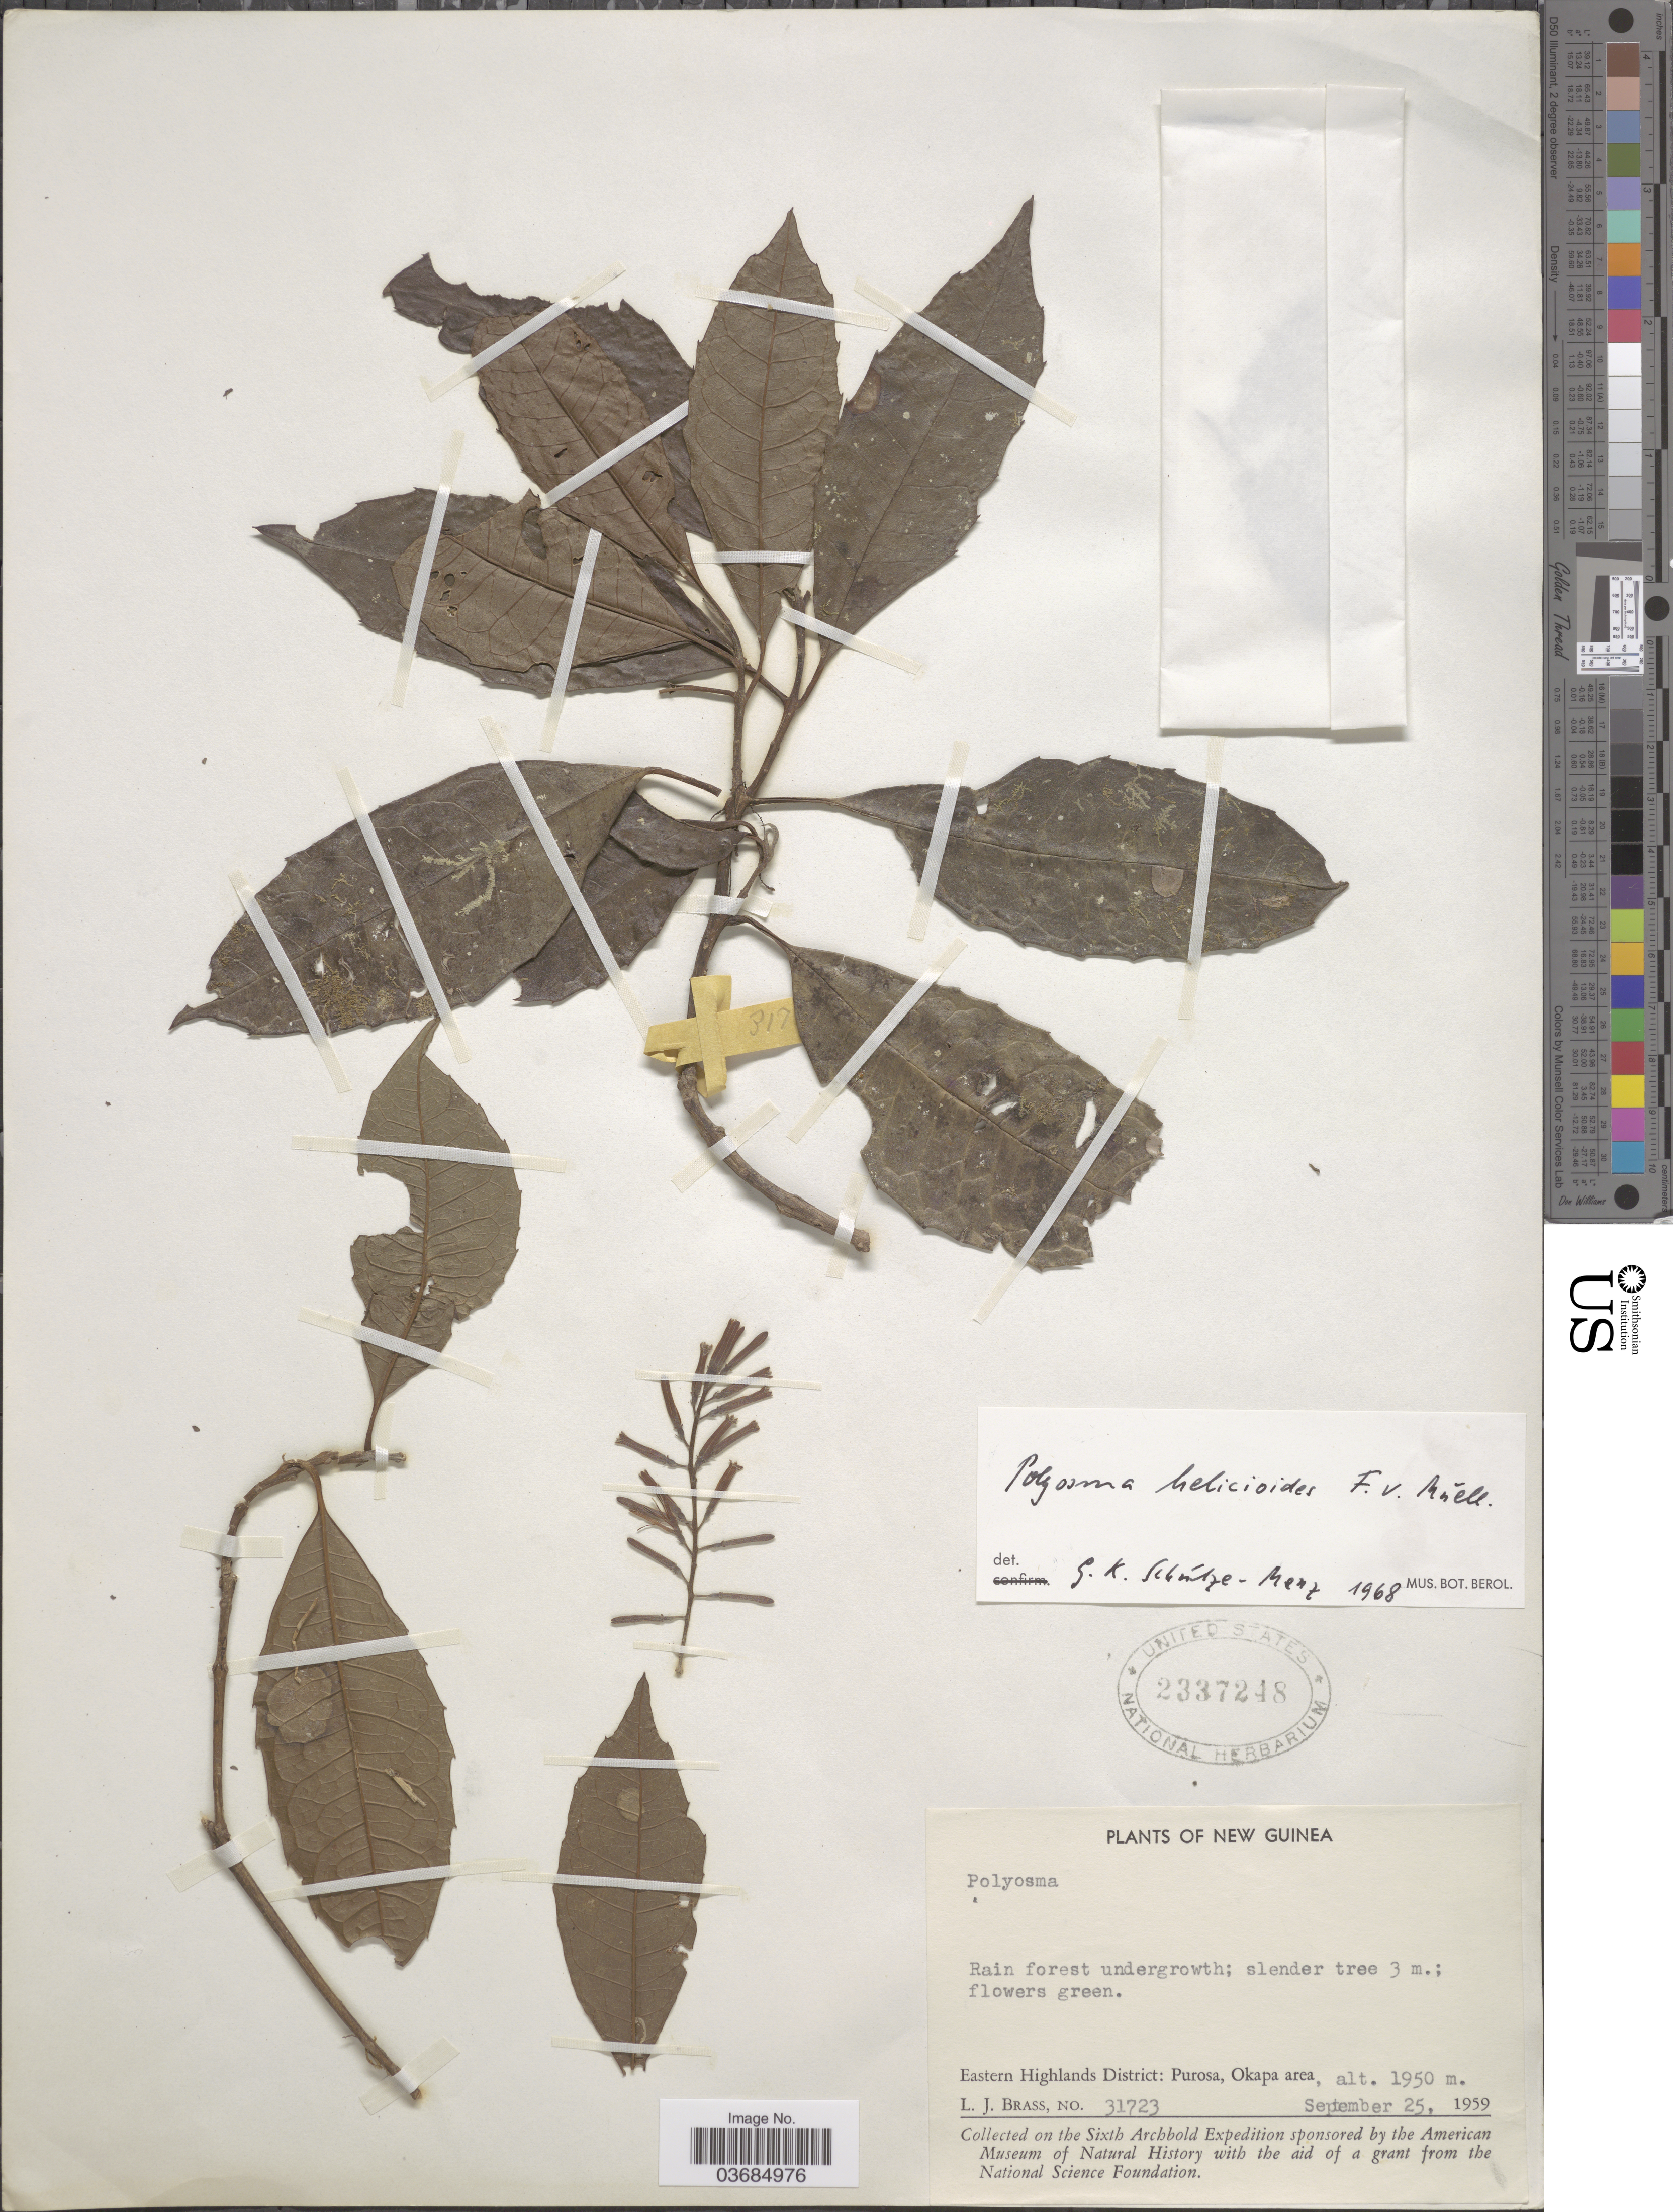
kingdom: Plantae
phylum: Tracheophyta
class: Magnoliopsida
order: Escalloniales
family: Escalloniaceae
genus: Polyosma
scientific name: Polyosma helicioides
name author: F. Muell.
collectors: L. J. Brass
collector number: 31723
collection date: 1959-09-25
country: Papua New Guinea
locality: New Guinea. Eastern Highlands District: Purosa, Okapa area. On the Sixth Archbold Expedition.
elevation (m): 1950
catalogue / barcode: US 2337248